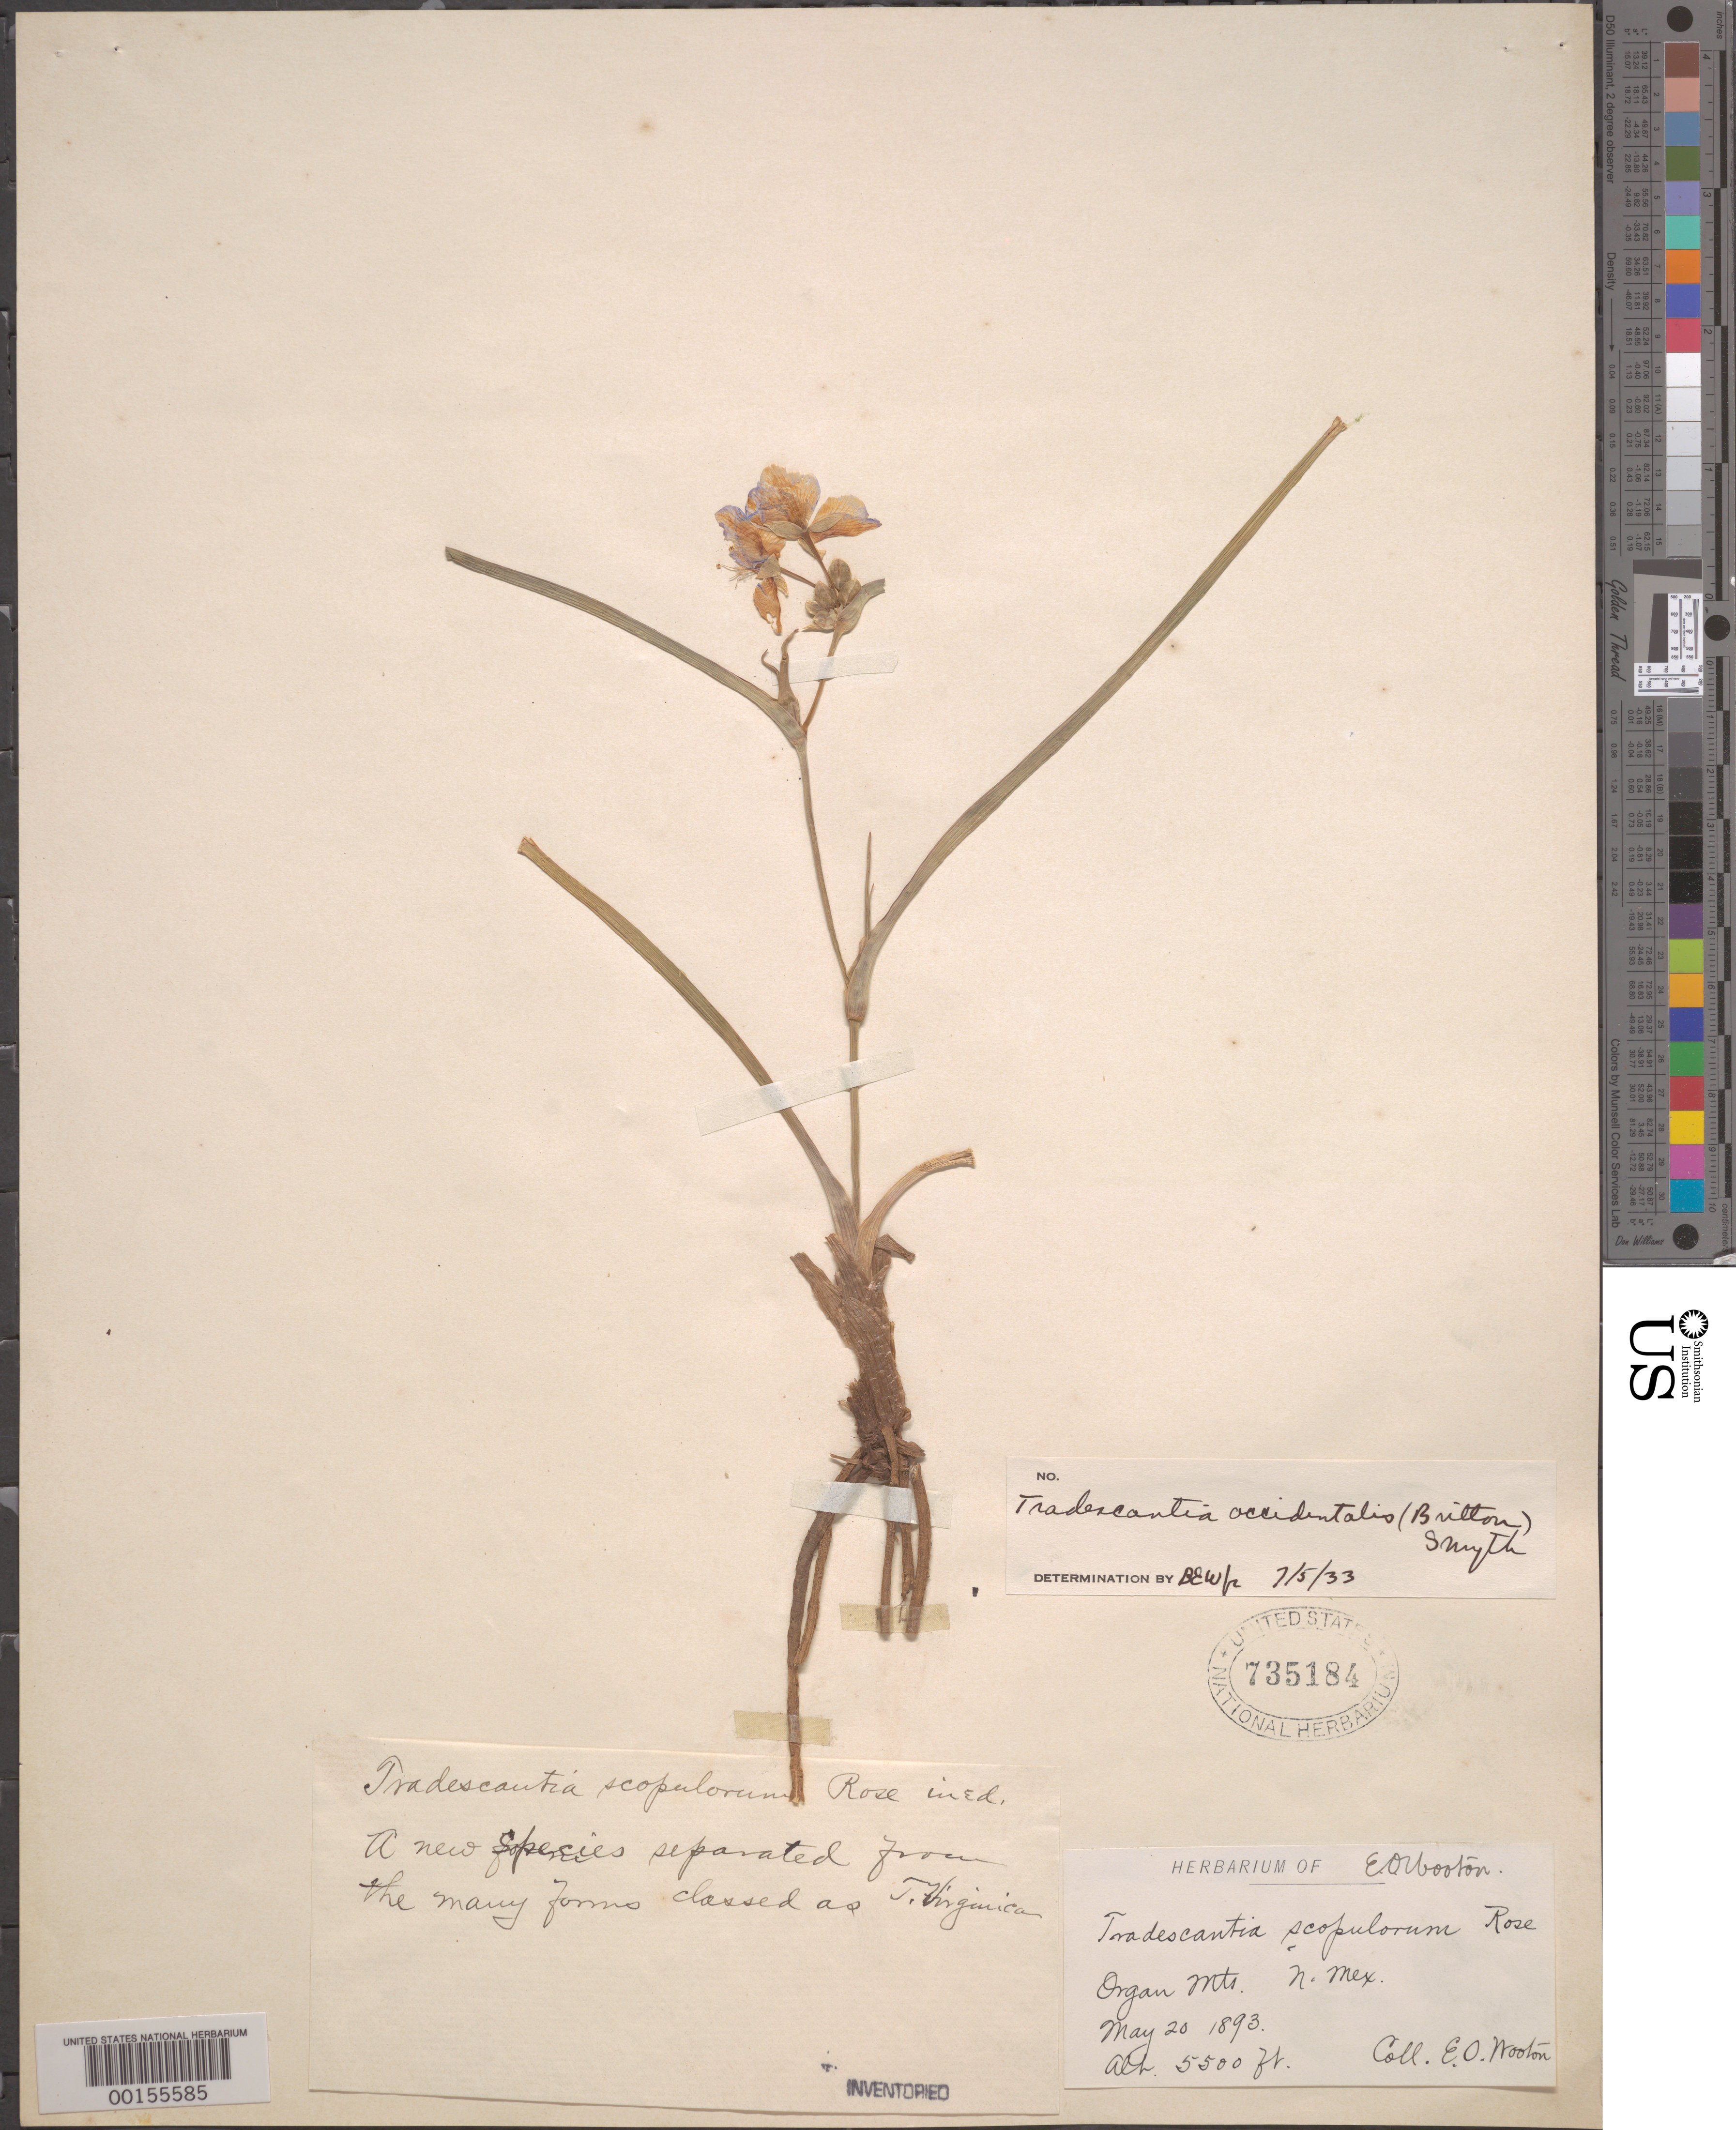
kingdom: Plantae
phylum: Tracheophyta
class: Liliopsida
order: Commelinales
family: Commelinaceae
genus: Tradescantia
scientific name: Tradescantia occidentalis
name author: (Britton) Smyth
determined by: Woodson, R. E., Jr.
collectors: E. O. Wooton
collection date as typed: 20 May 1893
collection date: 1893-05-20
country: United States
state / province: New Mexico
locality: Organ mts.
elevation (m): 1678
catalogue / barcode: US 735184